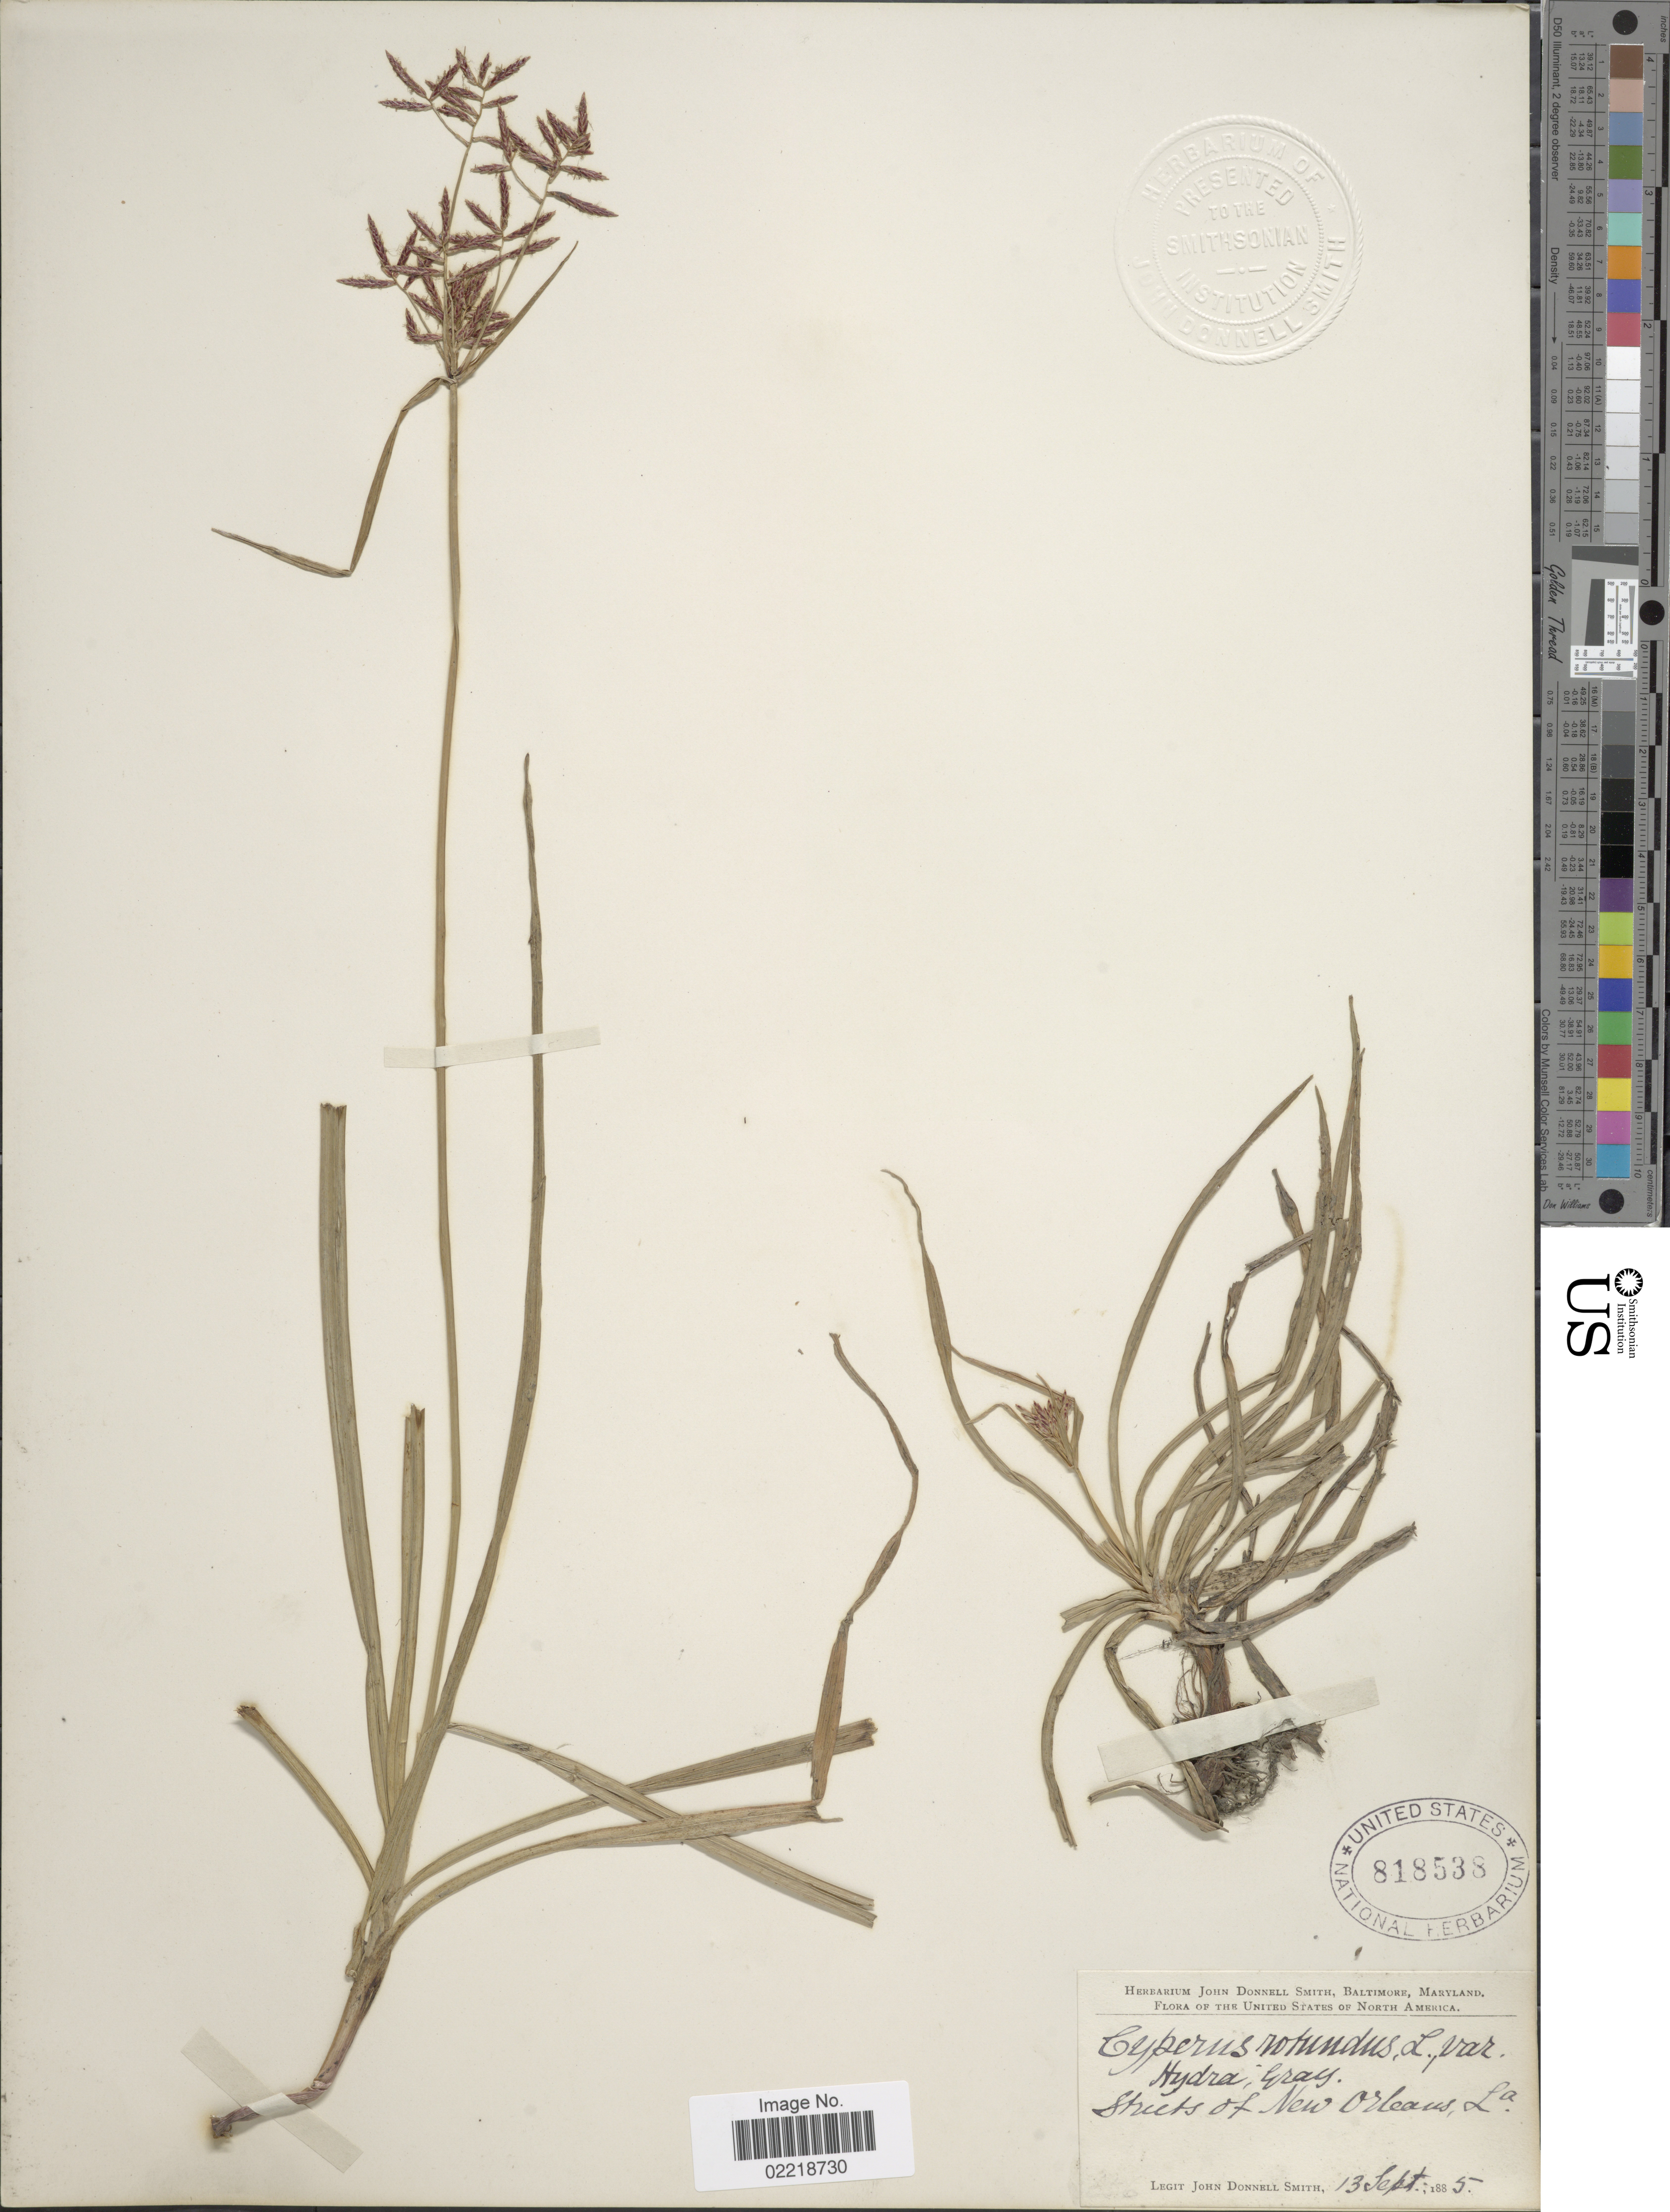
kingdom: Plantae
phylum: Tracheophyta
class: Liliopsida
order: Poales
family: Cyperaceae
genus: Cyperus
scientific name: Cyperus rotundus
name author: L.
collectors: J. Donnell Smith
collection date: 1885-09-13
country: United States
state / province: Louisiana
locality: Streets of New Orleans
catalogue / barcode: US 818538